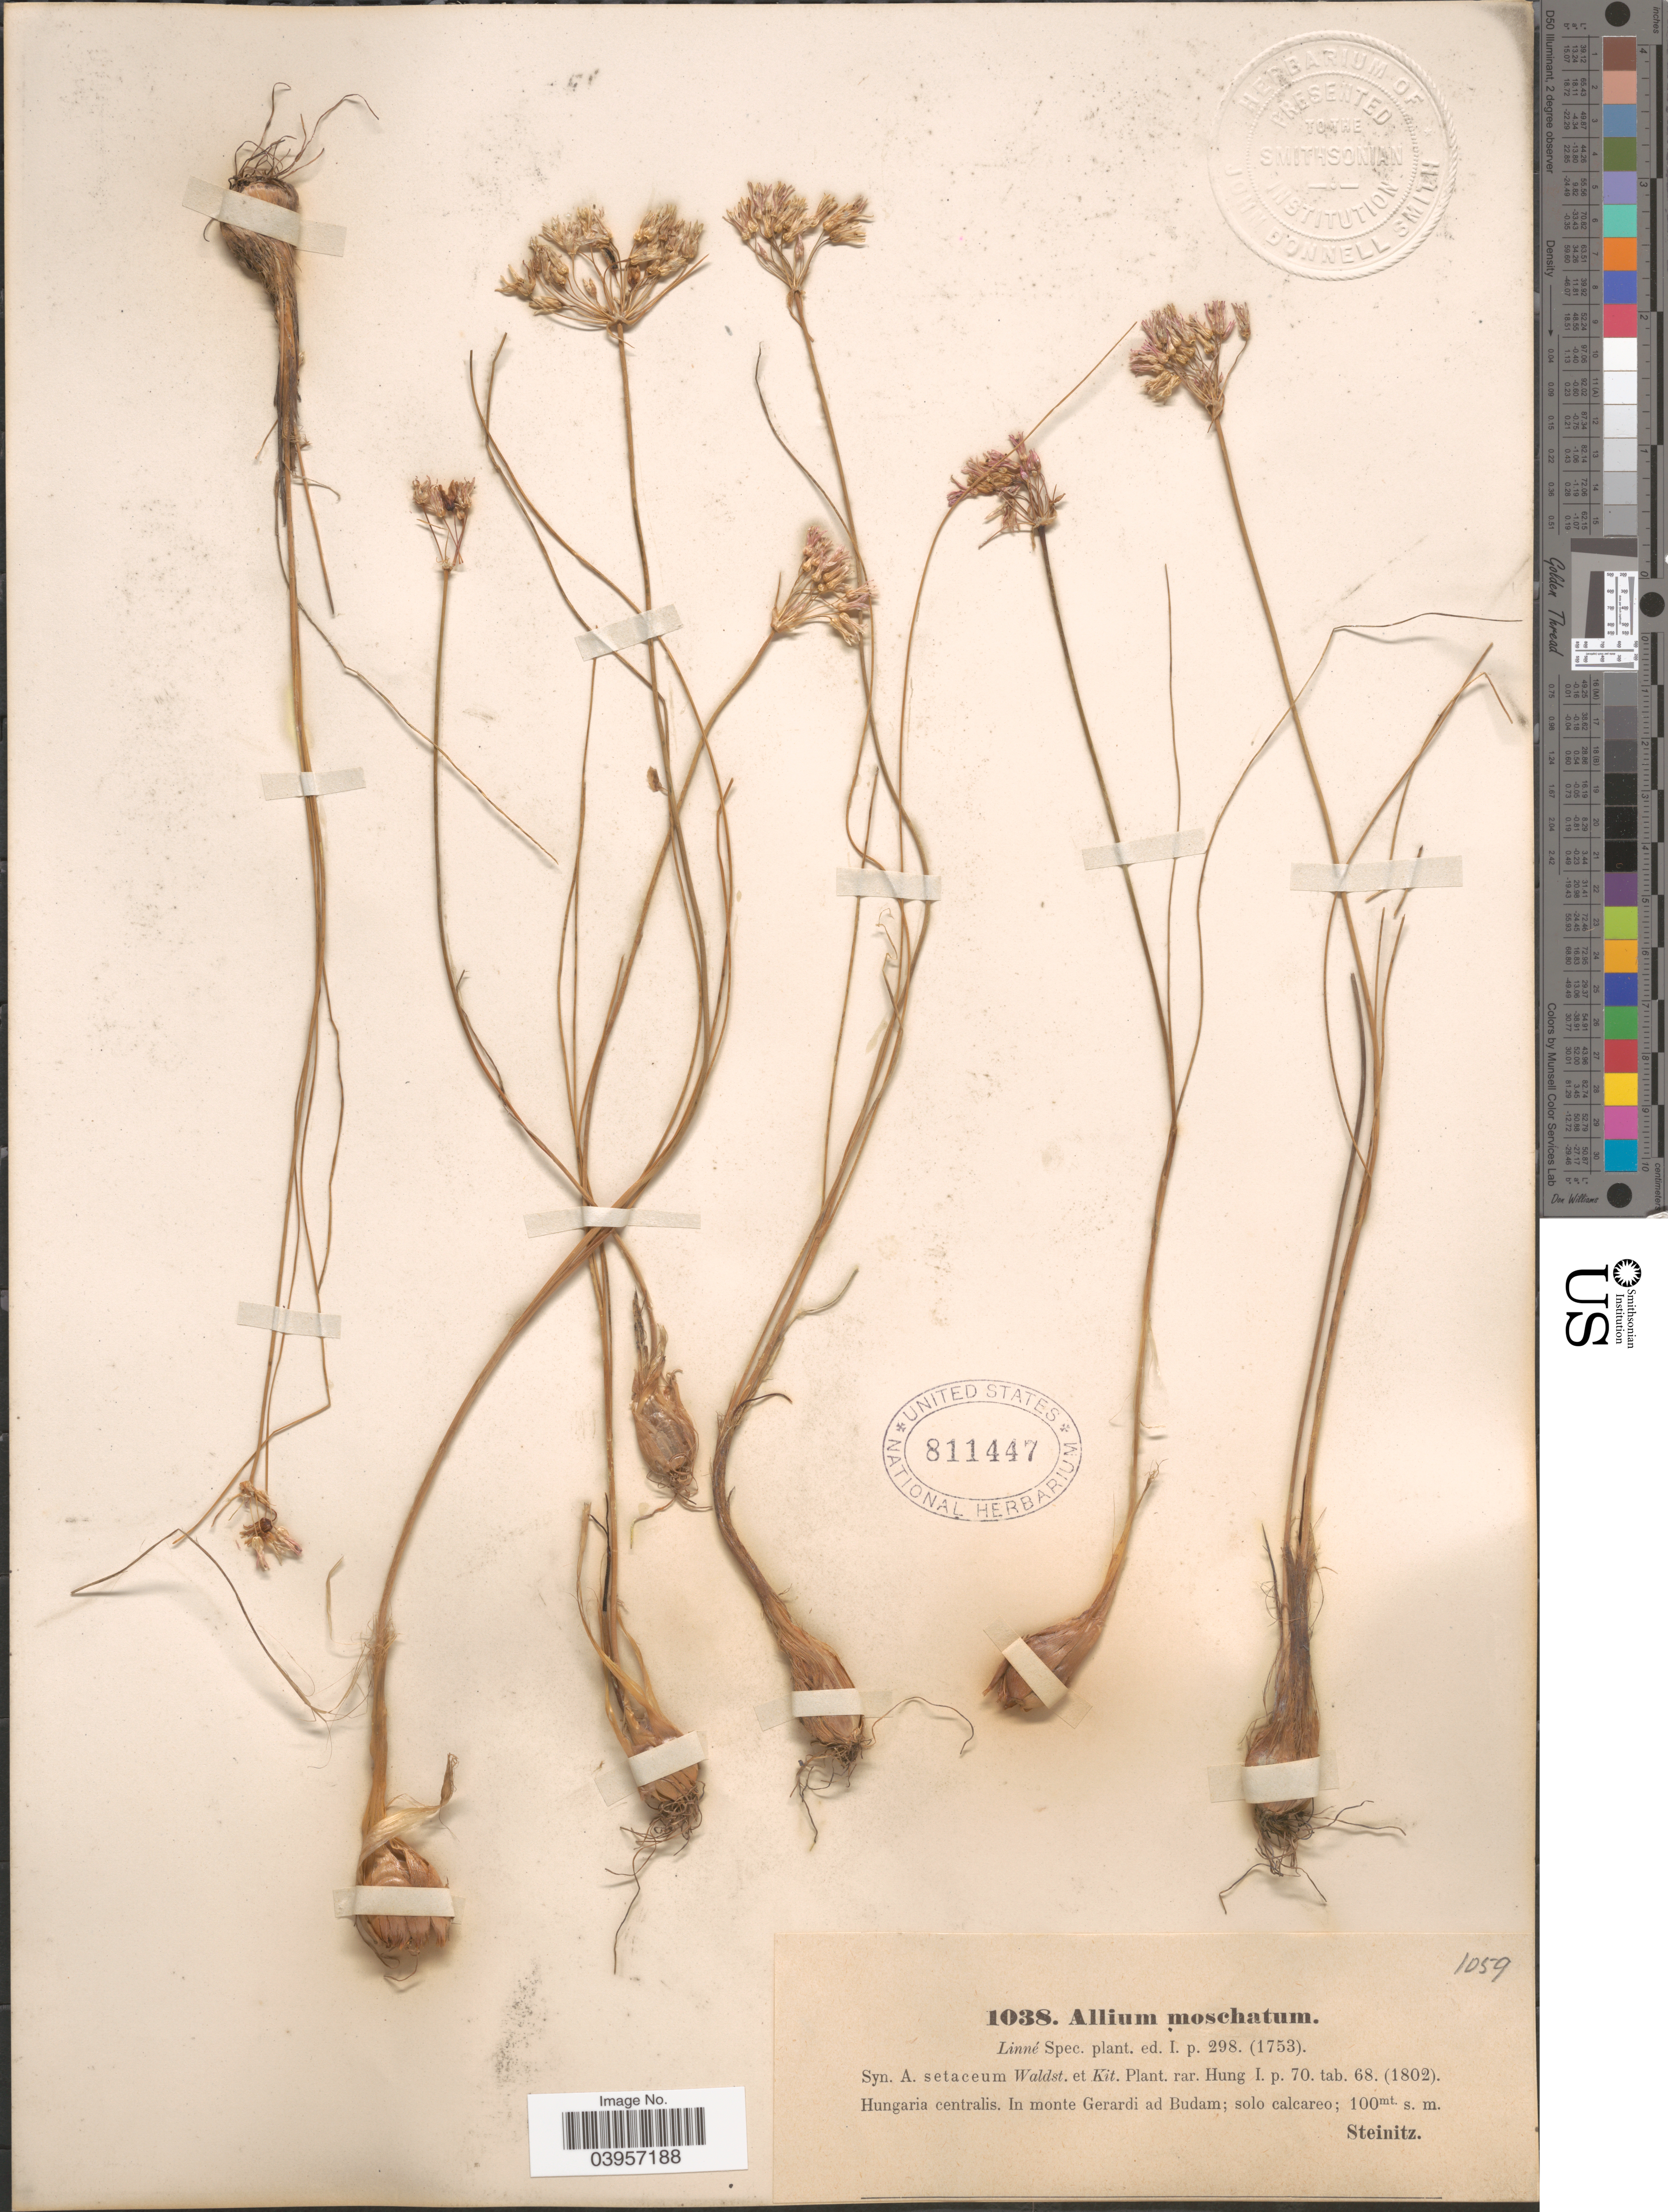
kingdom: Plantae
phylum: Tracheophyta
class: Liliopsida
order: Asparagales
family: Amaryllidaceae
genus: Allium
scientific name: Allium moschatum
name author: L.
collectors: -. Steinitz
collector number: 1038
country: Hungary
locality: Hungaria centralis. In monte Gerardi ad Budam.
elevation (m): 100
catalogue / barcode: US 811447